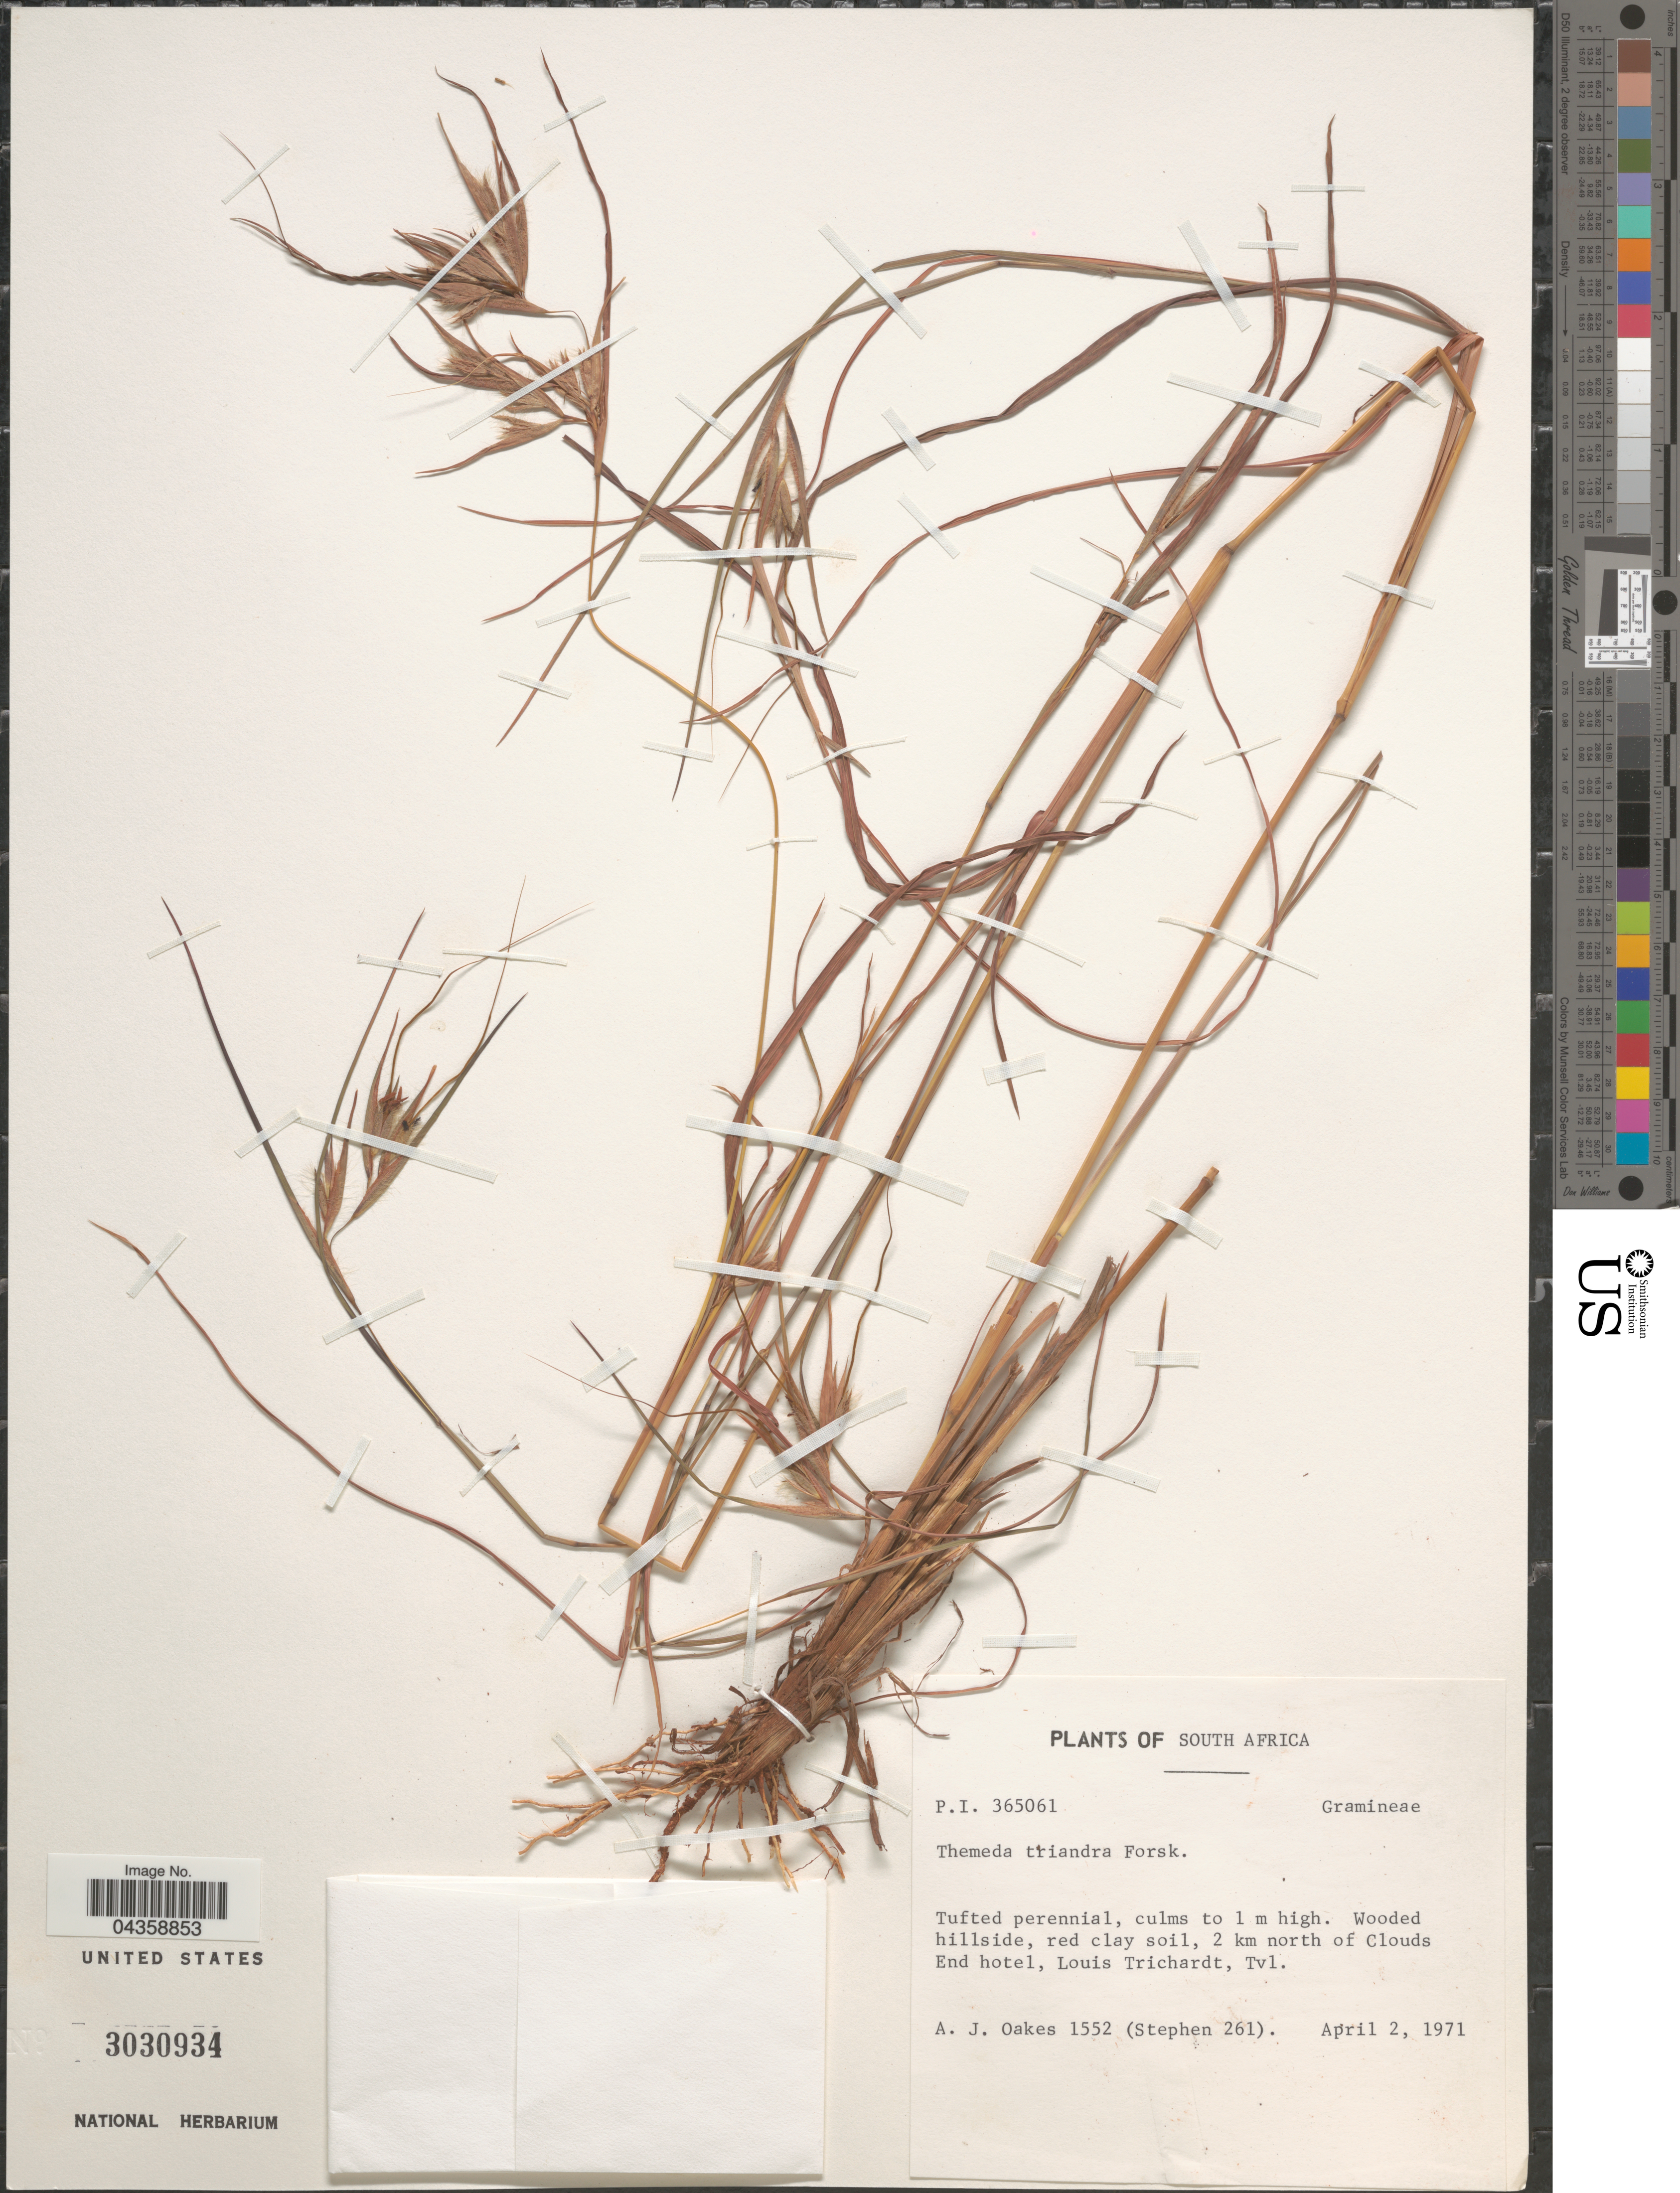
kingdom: Plantae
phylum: Tracheophyta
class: Liliopsida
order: Poales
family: Poaceae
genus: Themeda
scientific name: Themeda triandra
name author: Forssk.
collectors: A. Oakes & Stephen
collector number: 1552/261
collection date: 1971-04-02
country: South Africa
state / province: Limpopo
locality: Wooded hillside, 2 km north of Clouds End hotel, Louis Trichardt, Tvl.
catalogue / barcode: US 3030934